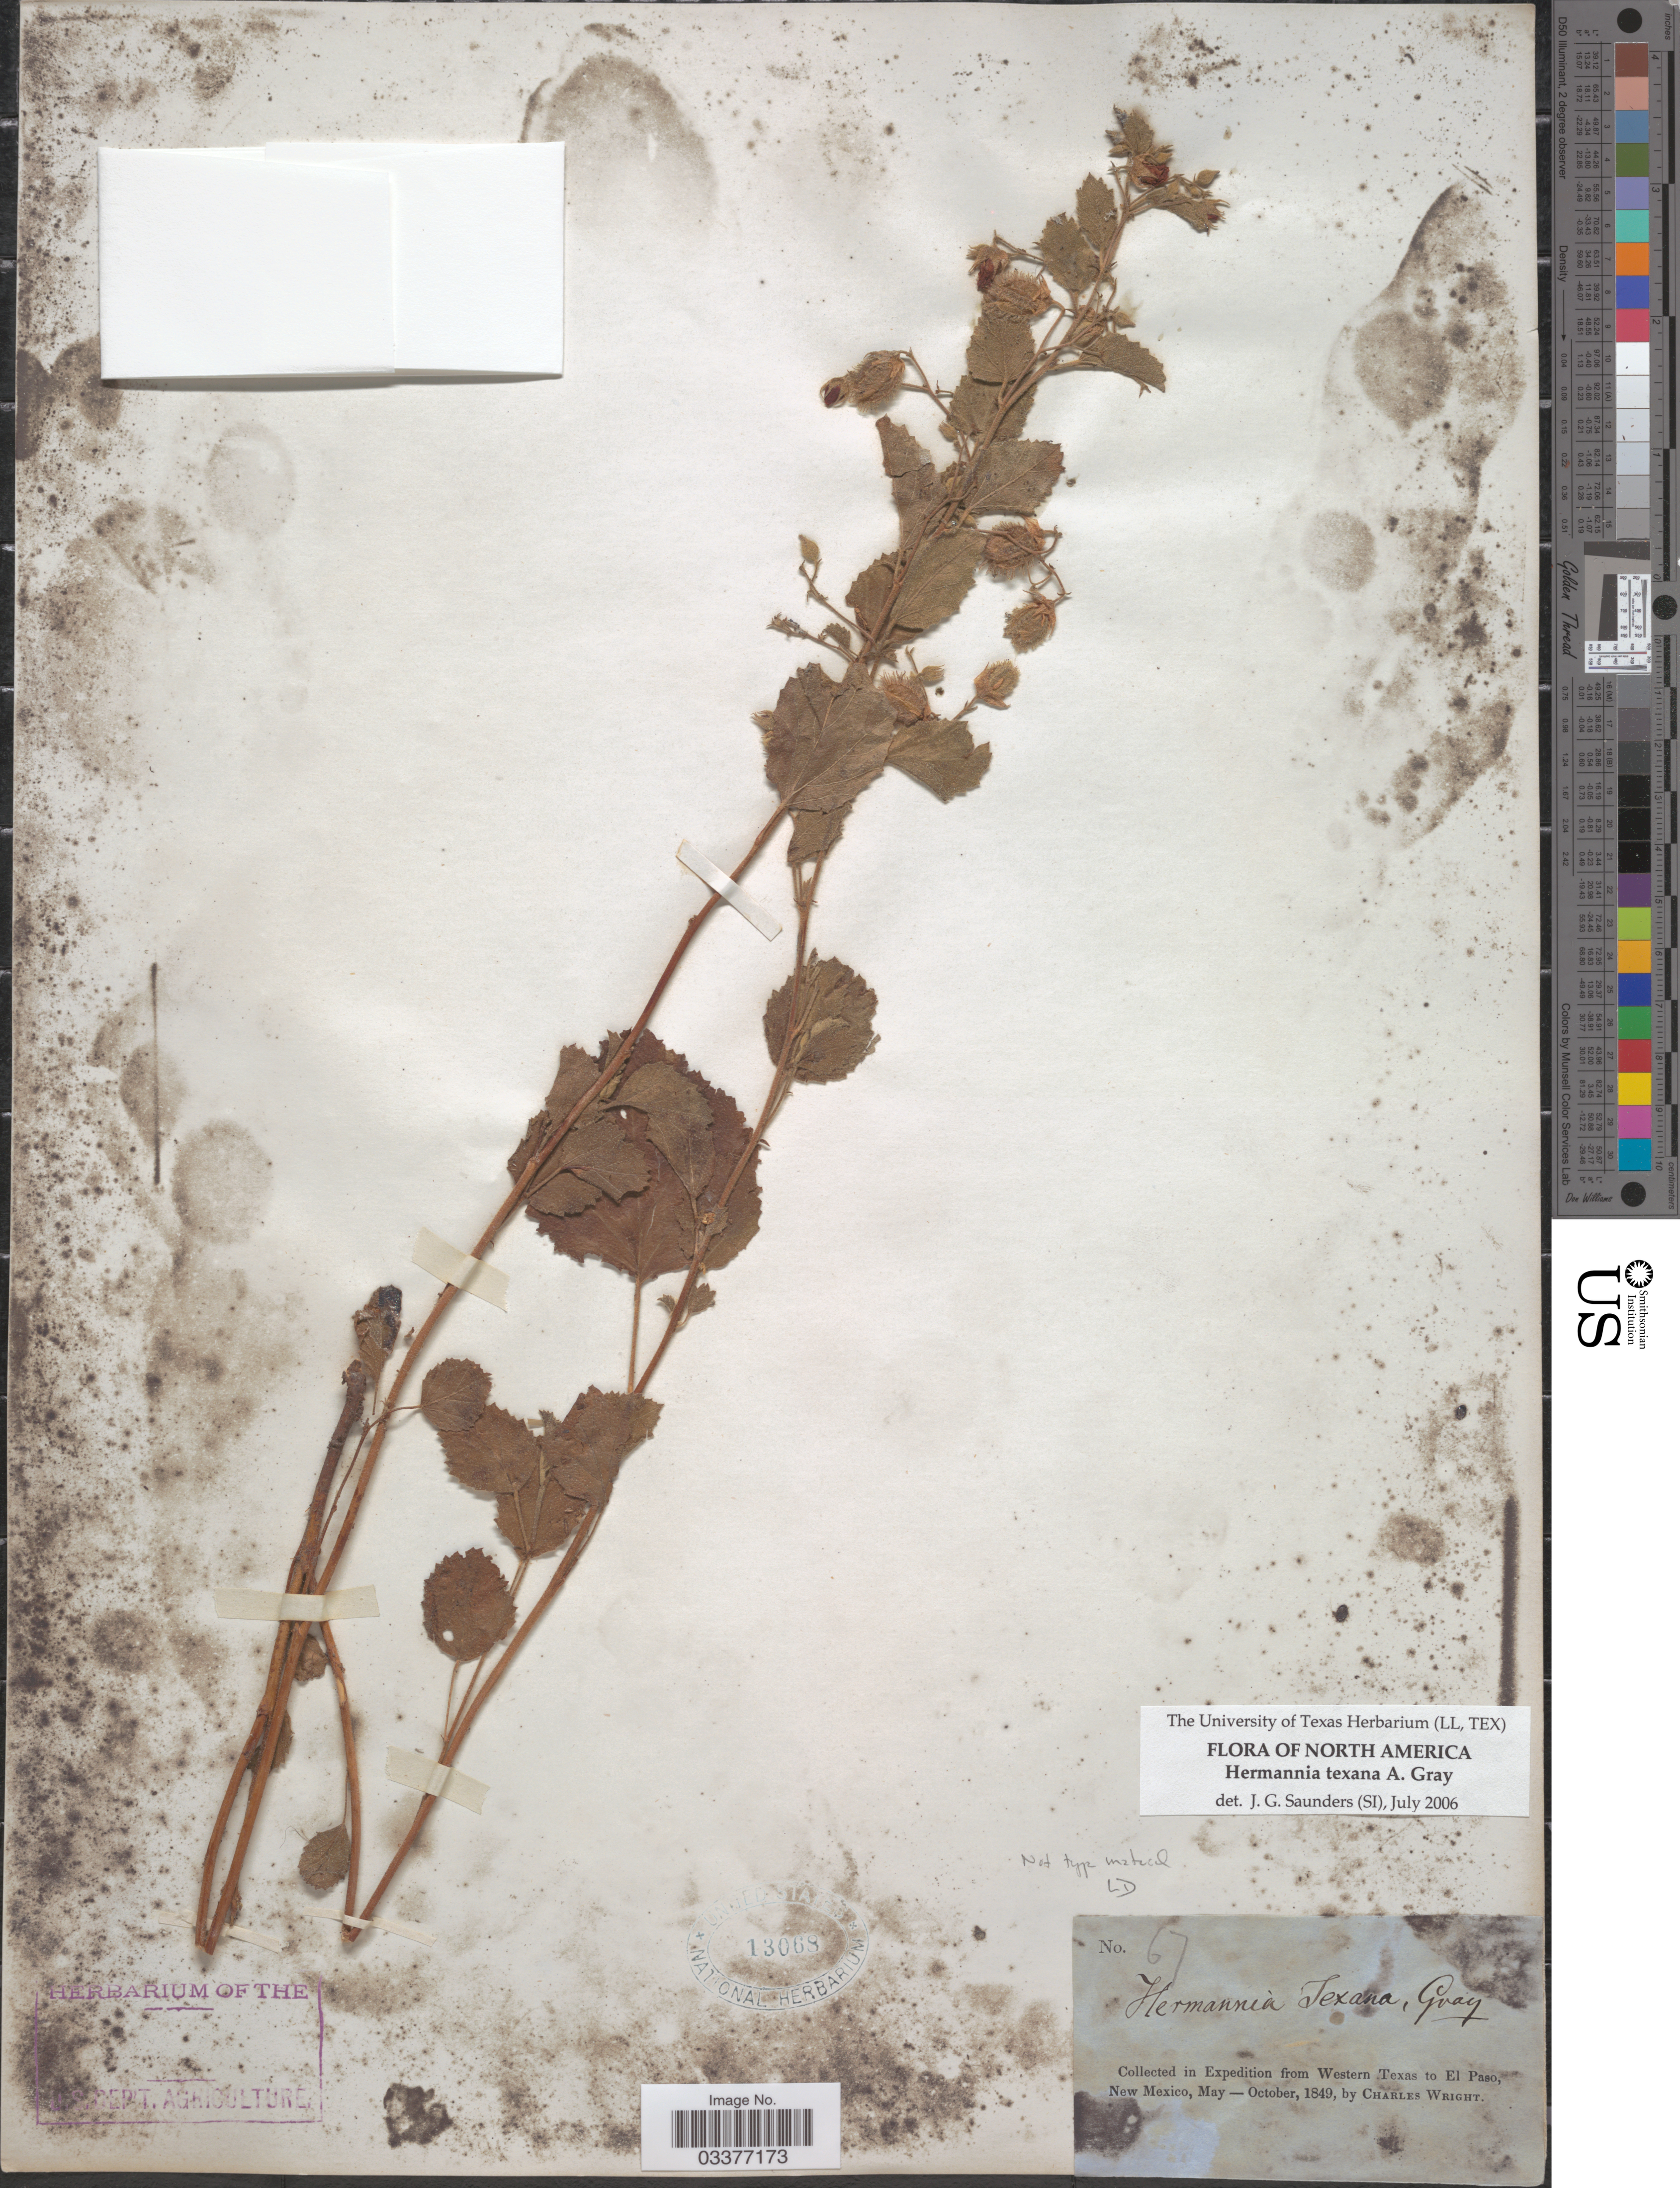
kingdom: Plantae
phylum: Tracheophyta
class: Magnoliopsida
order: Malvales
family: Malvaceae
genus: Hermannia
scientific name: Hermannia texana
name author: A. Gray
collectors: C. Wright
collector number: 67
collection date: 1849-05/1849-10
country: United States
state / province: New Mexico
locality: Western Texas to El Paso.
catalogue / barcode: US 13068